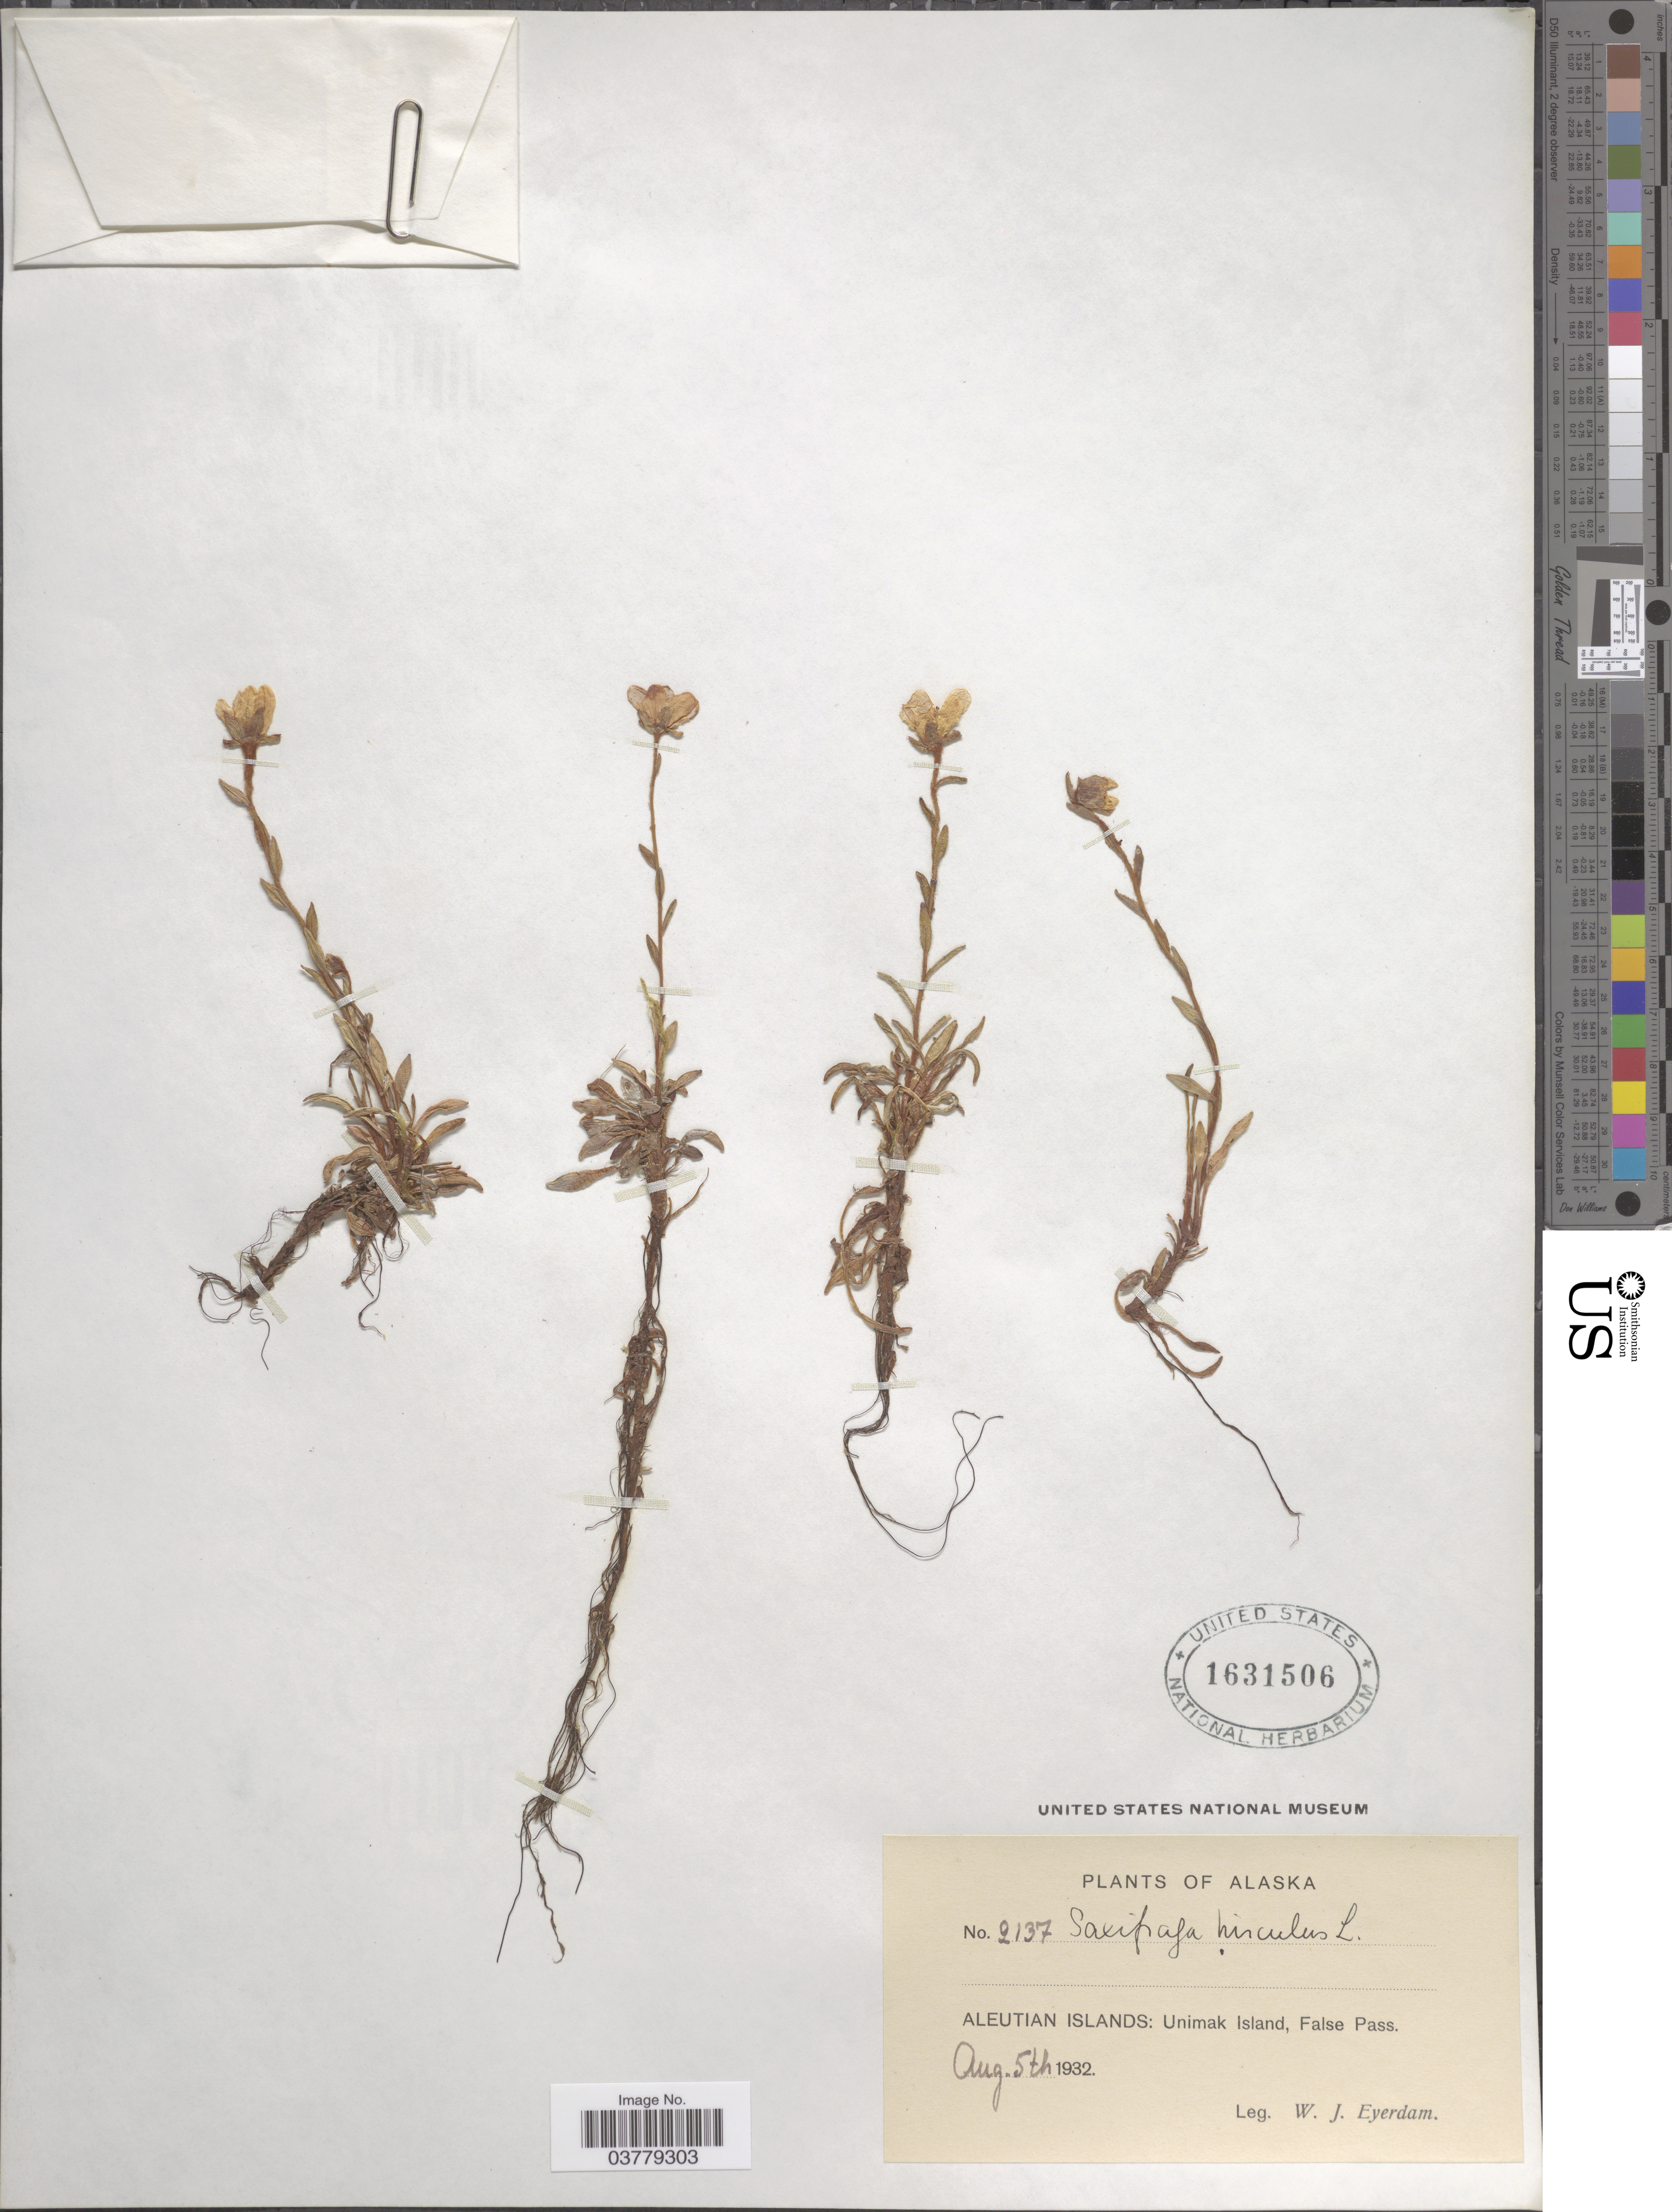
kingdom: Plantae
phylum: Tracheophyta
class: Magnoliopsida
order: Saxifragales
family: Saxifragaceae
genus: Saxifraga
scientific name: Saxifraga hirculus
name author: L.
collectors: W. J. Eyerdam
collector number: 2137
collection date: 1932-08-05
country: United States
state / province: Alaska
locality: Aleutian Islands: Unimak Island, False Pass.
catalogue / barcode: US 1631506